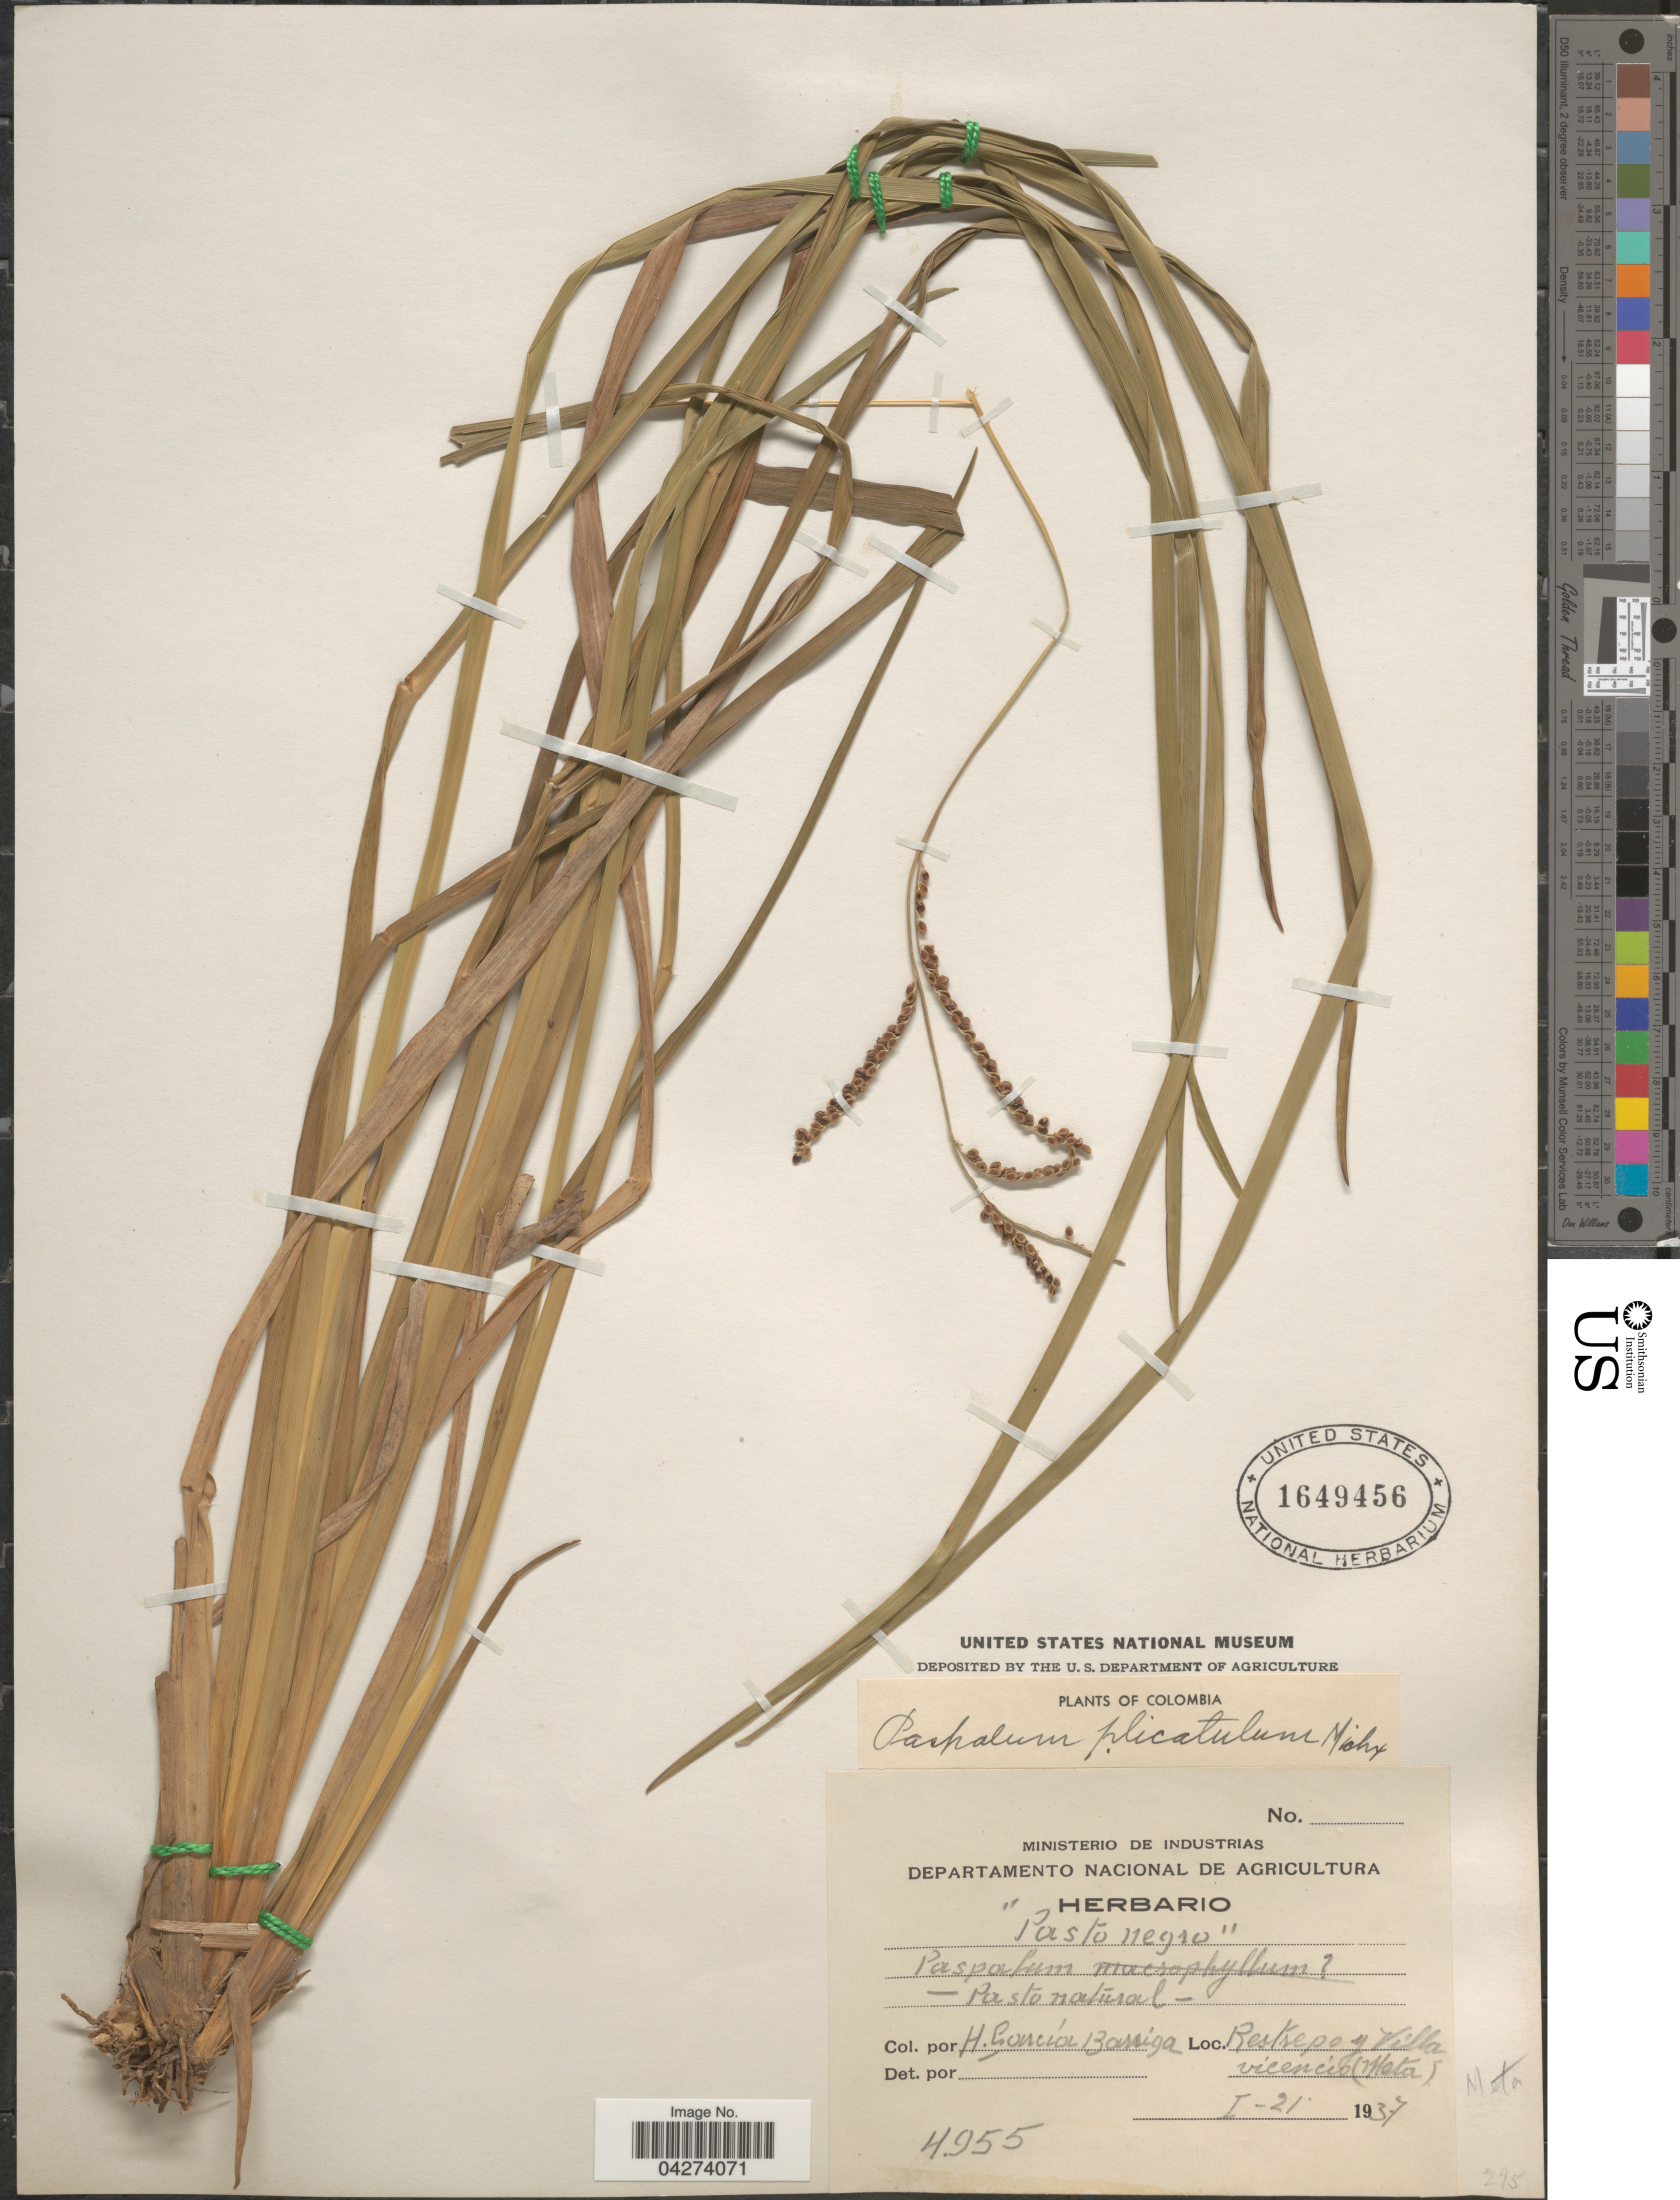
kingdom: Plantae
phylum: Tracheophyta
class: Liliopsida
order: Poales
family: Poaceae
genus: Paspalum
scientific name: Paspalum plicatulum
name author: Michx.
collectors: H. García Barriga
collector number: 4955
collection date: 1937-01-21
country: Colombia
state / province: Meta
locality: Restrepo y Villavicencio.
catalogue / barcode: US 1649456